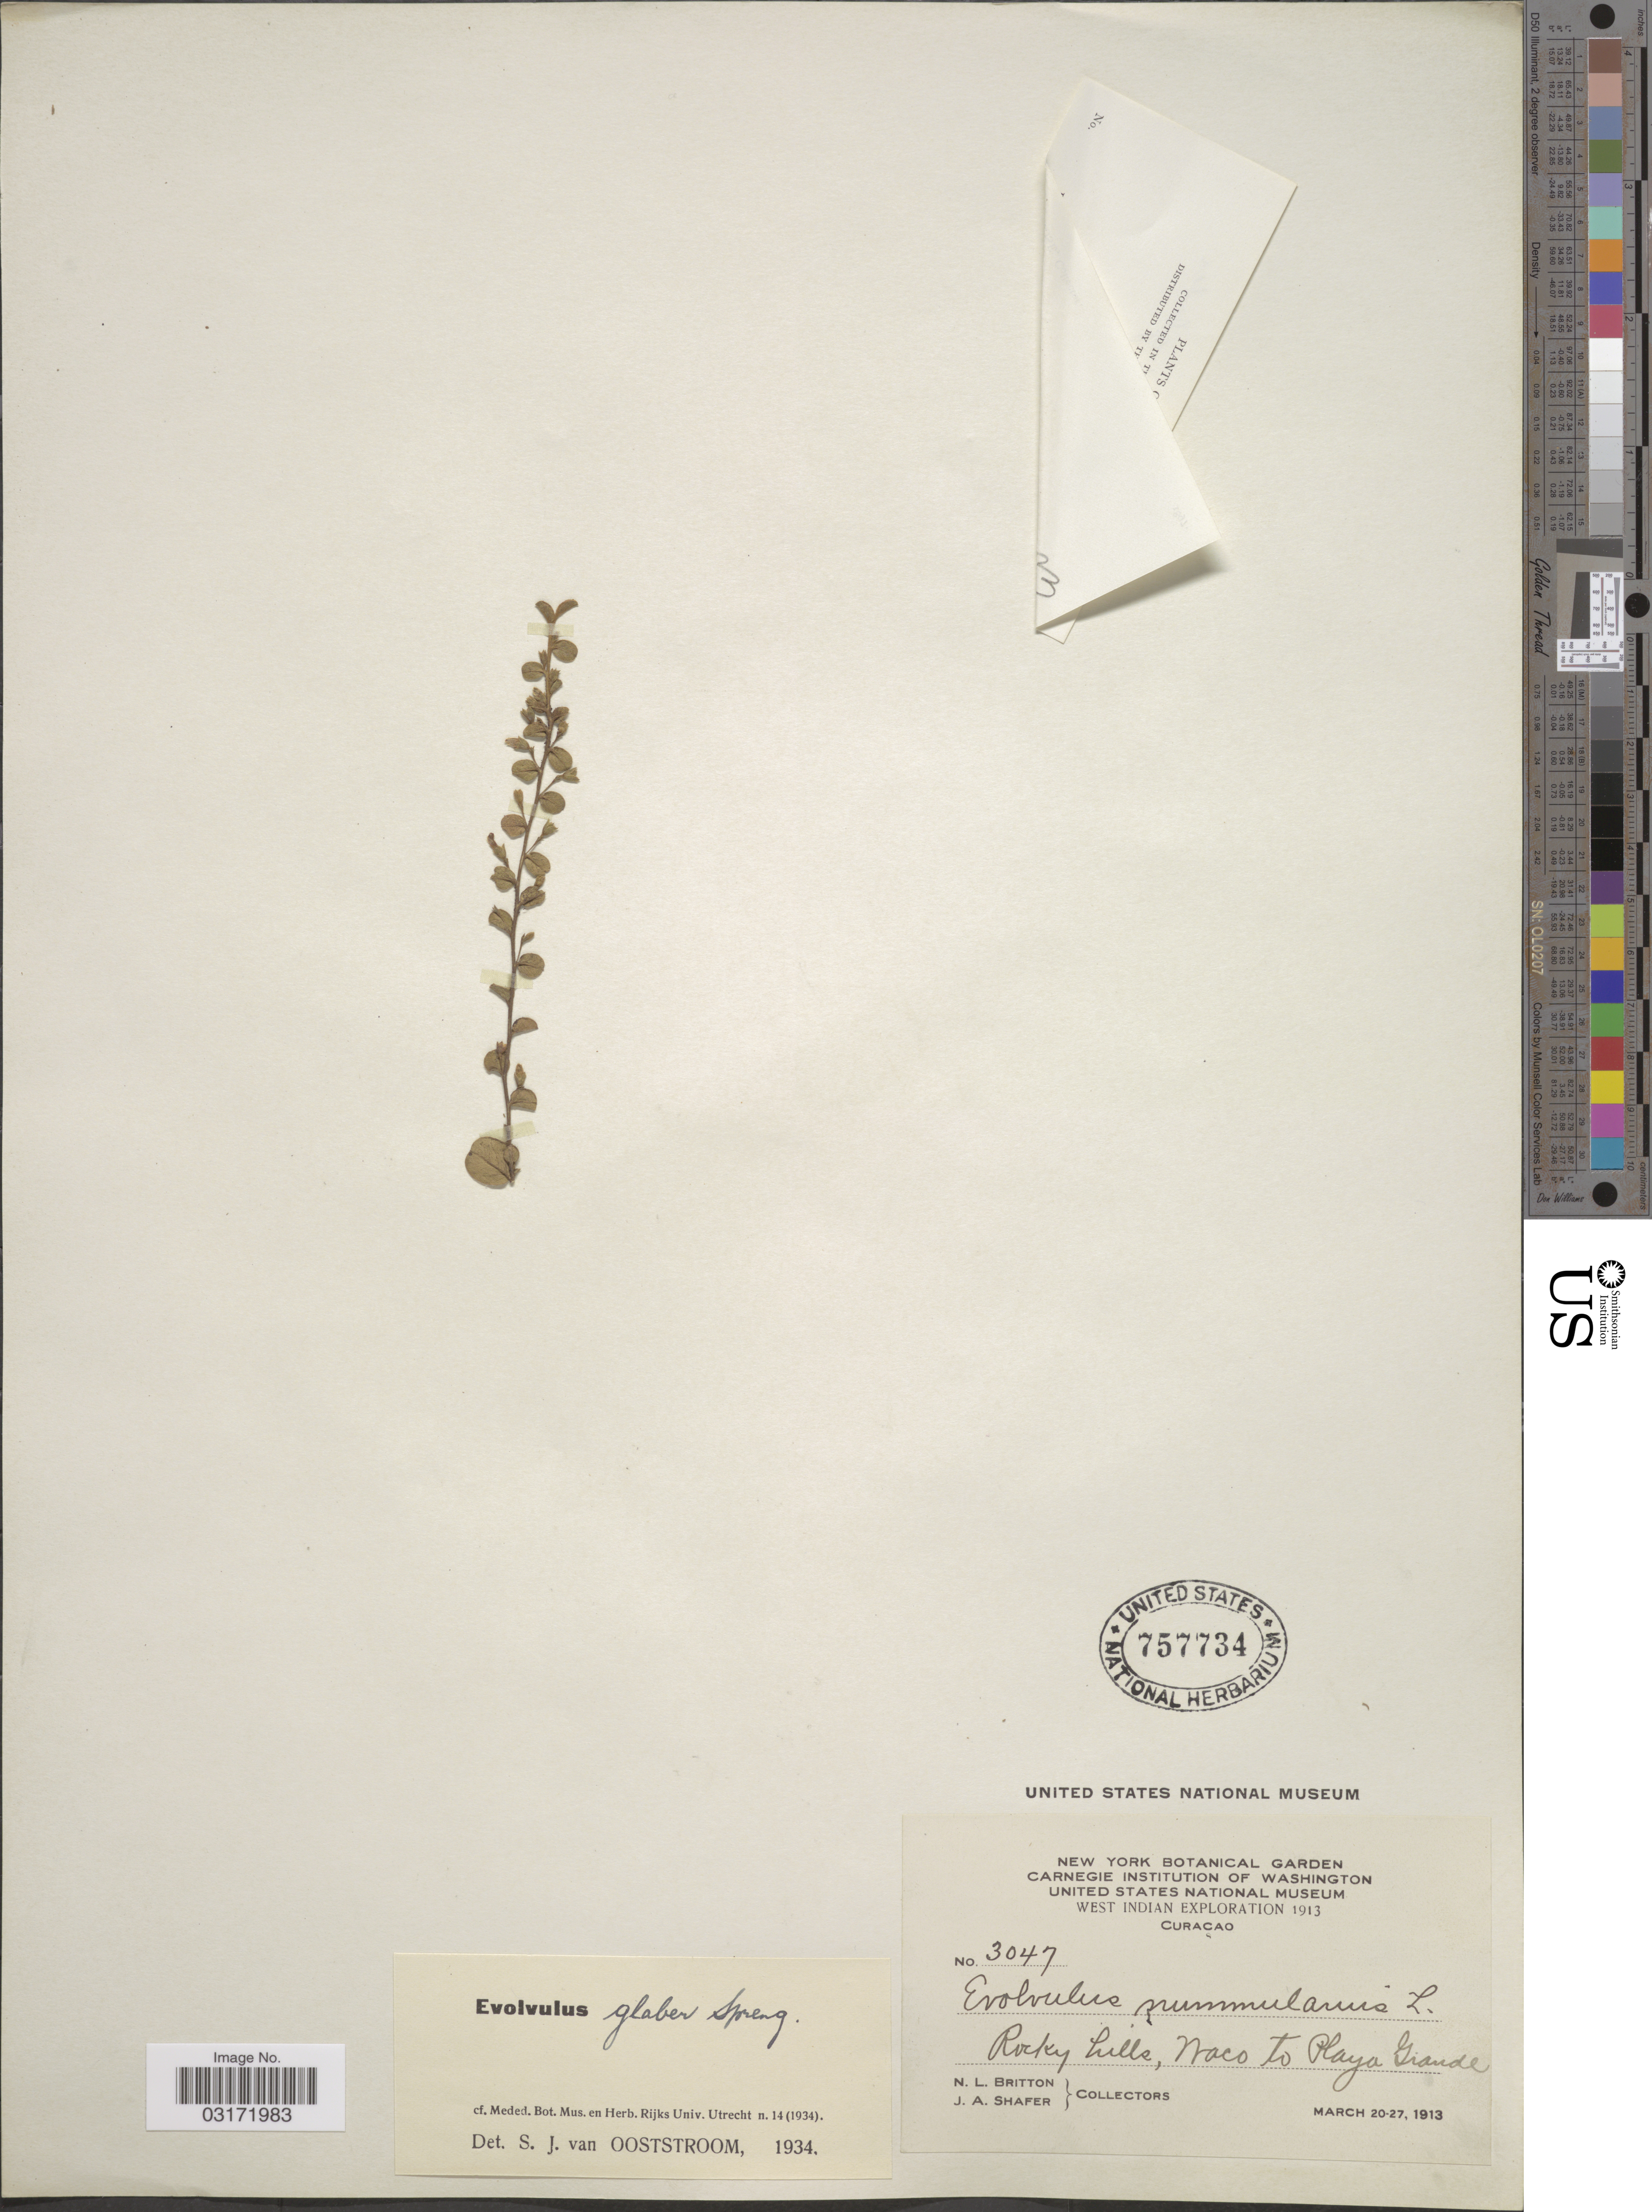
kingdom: Plantae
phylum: Tracheophyta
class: Magnoliopsida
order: Solanales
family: Convolvulaceae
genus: Evolvulus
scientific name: Evolvulus glaber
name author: Spreng.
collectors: N. Britton & J. A. Shafer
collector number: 3047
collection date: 1913-03-20/1913-03-27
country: Curaçao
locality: Rocky hills, Naco to Playa Grandi.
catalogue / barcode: US 757734